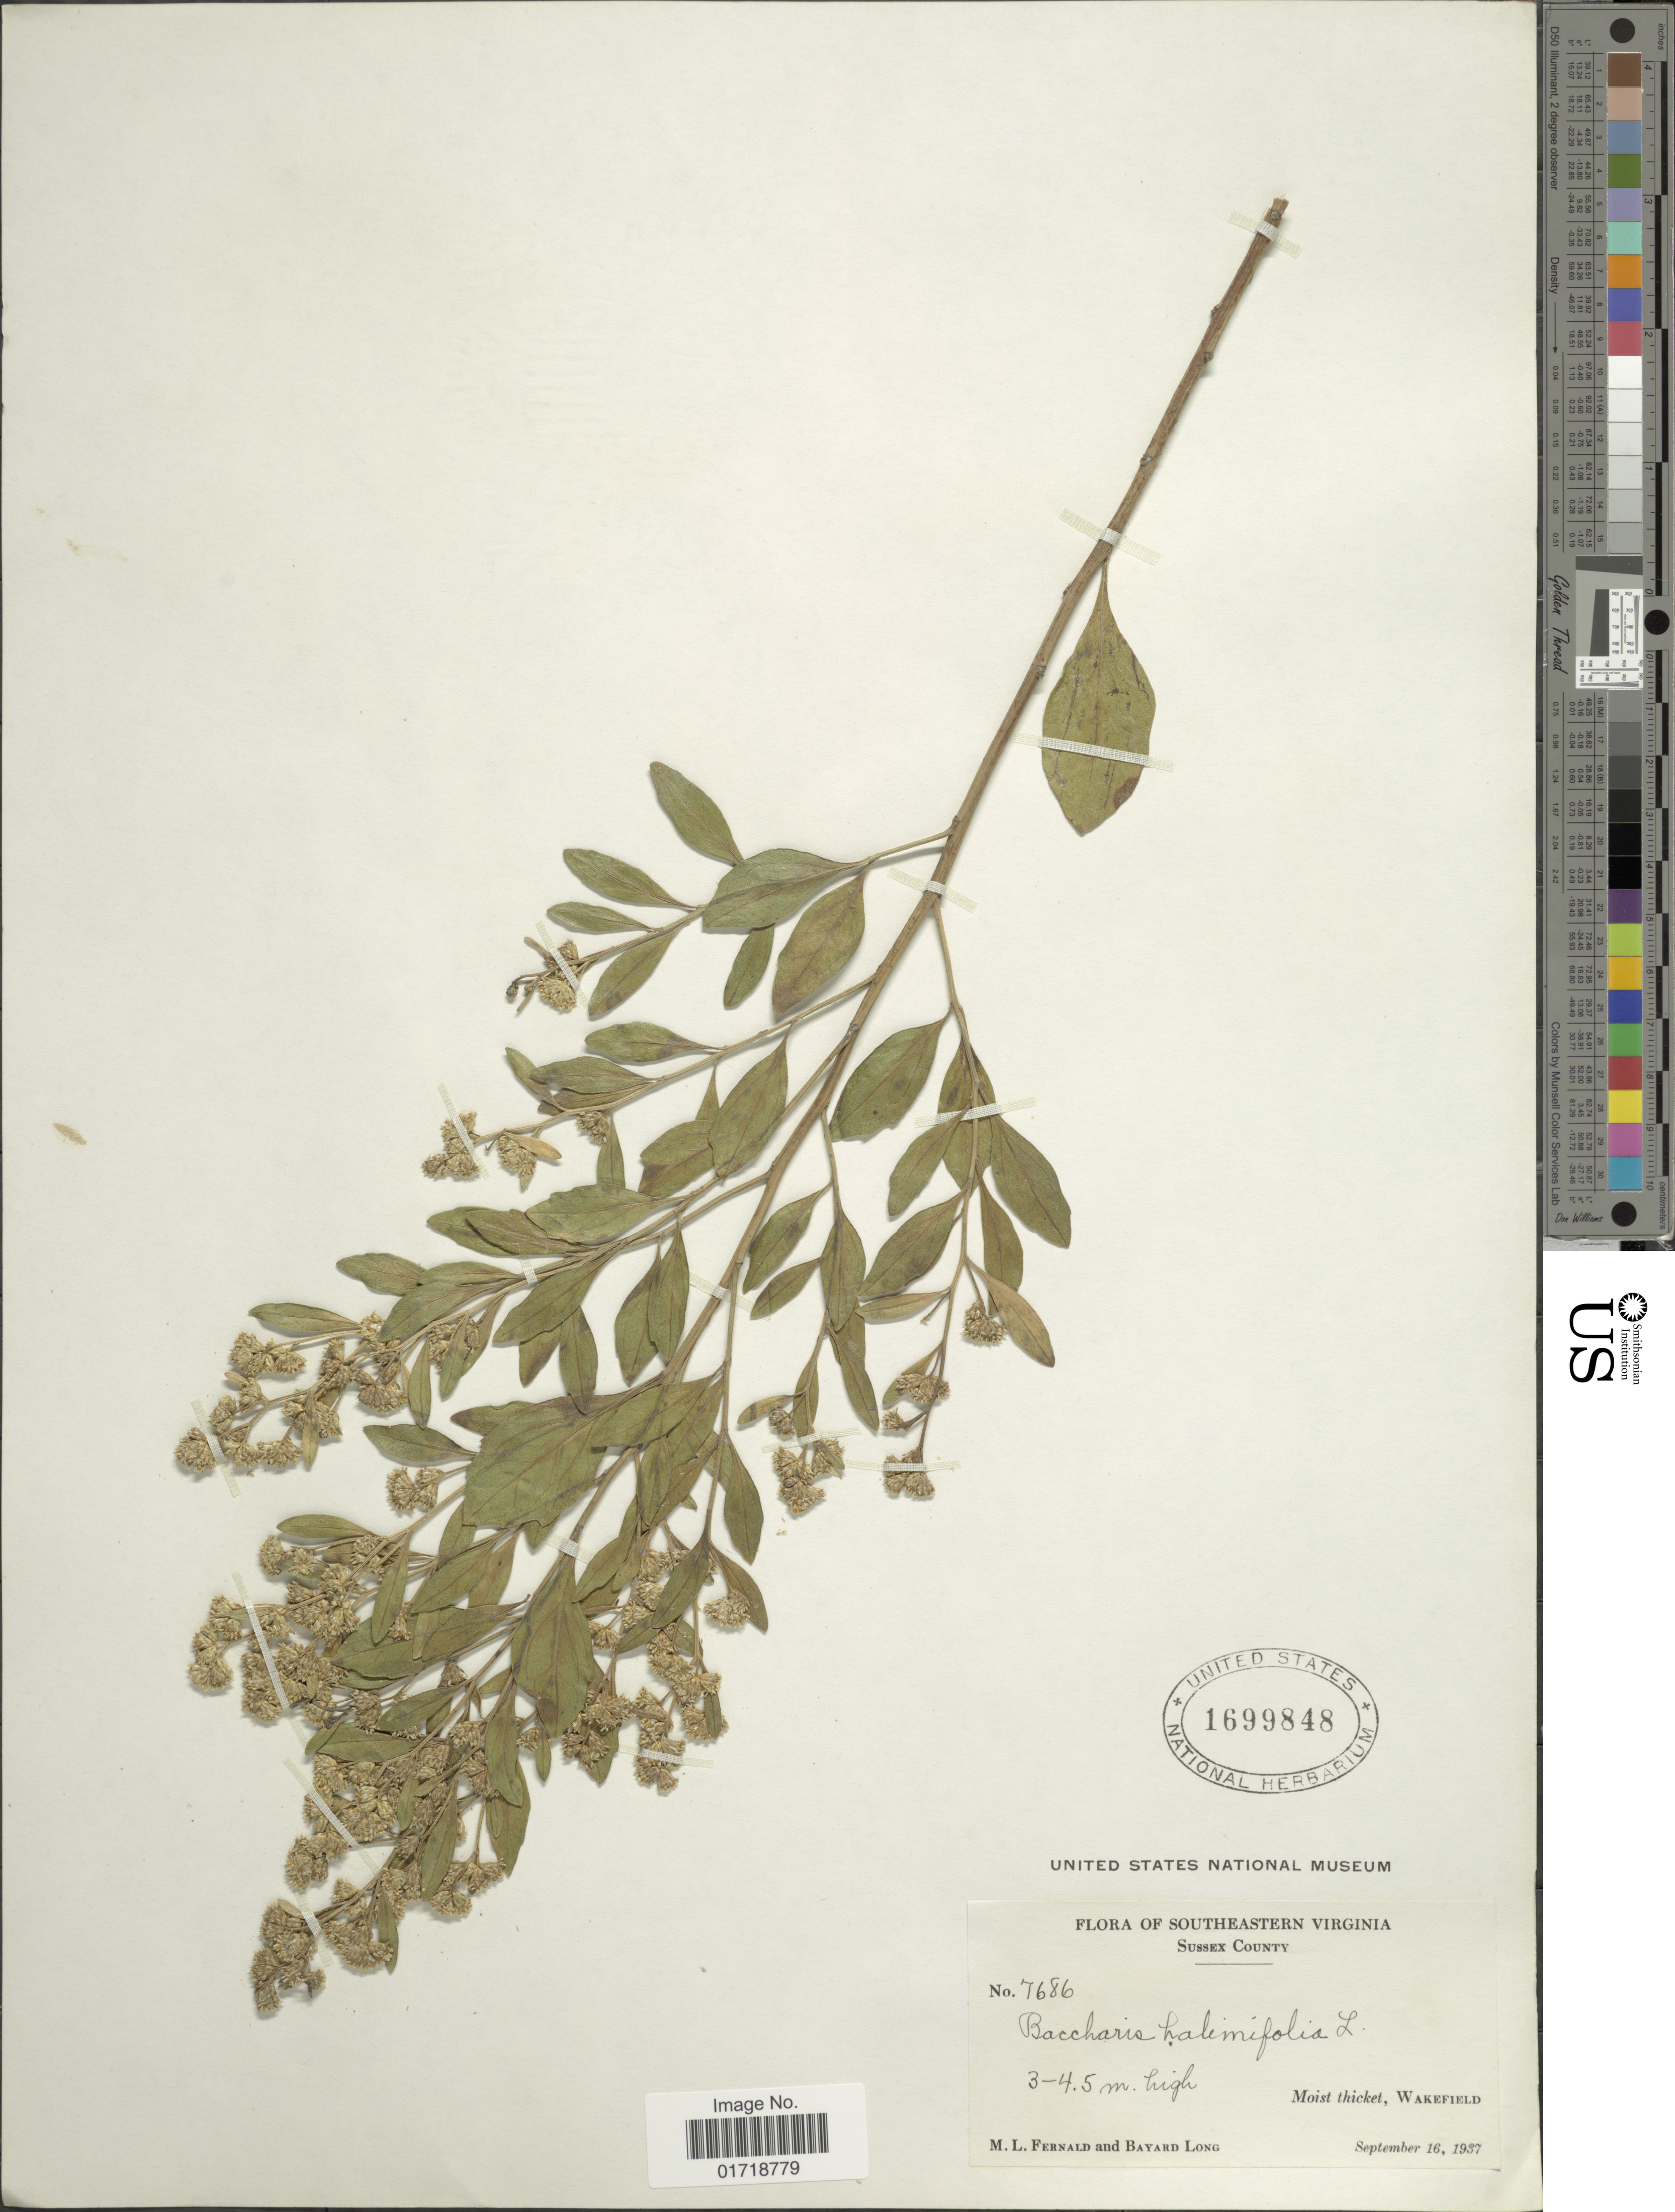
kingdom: Plantae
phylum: Tracheophyta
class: Magnoliopsida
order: Asterales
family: Asteraceae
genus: Baccharis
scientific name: Baccharis halimifolia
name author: L.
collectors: M. L. Fernald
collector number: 7686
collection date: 1937-09-16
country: United States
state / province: Virginia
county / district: Sussex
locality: Southeastern Virginia,Sussex County, moist Thicket, Wakefield.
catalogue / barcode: US 1699848